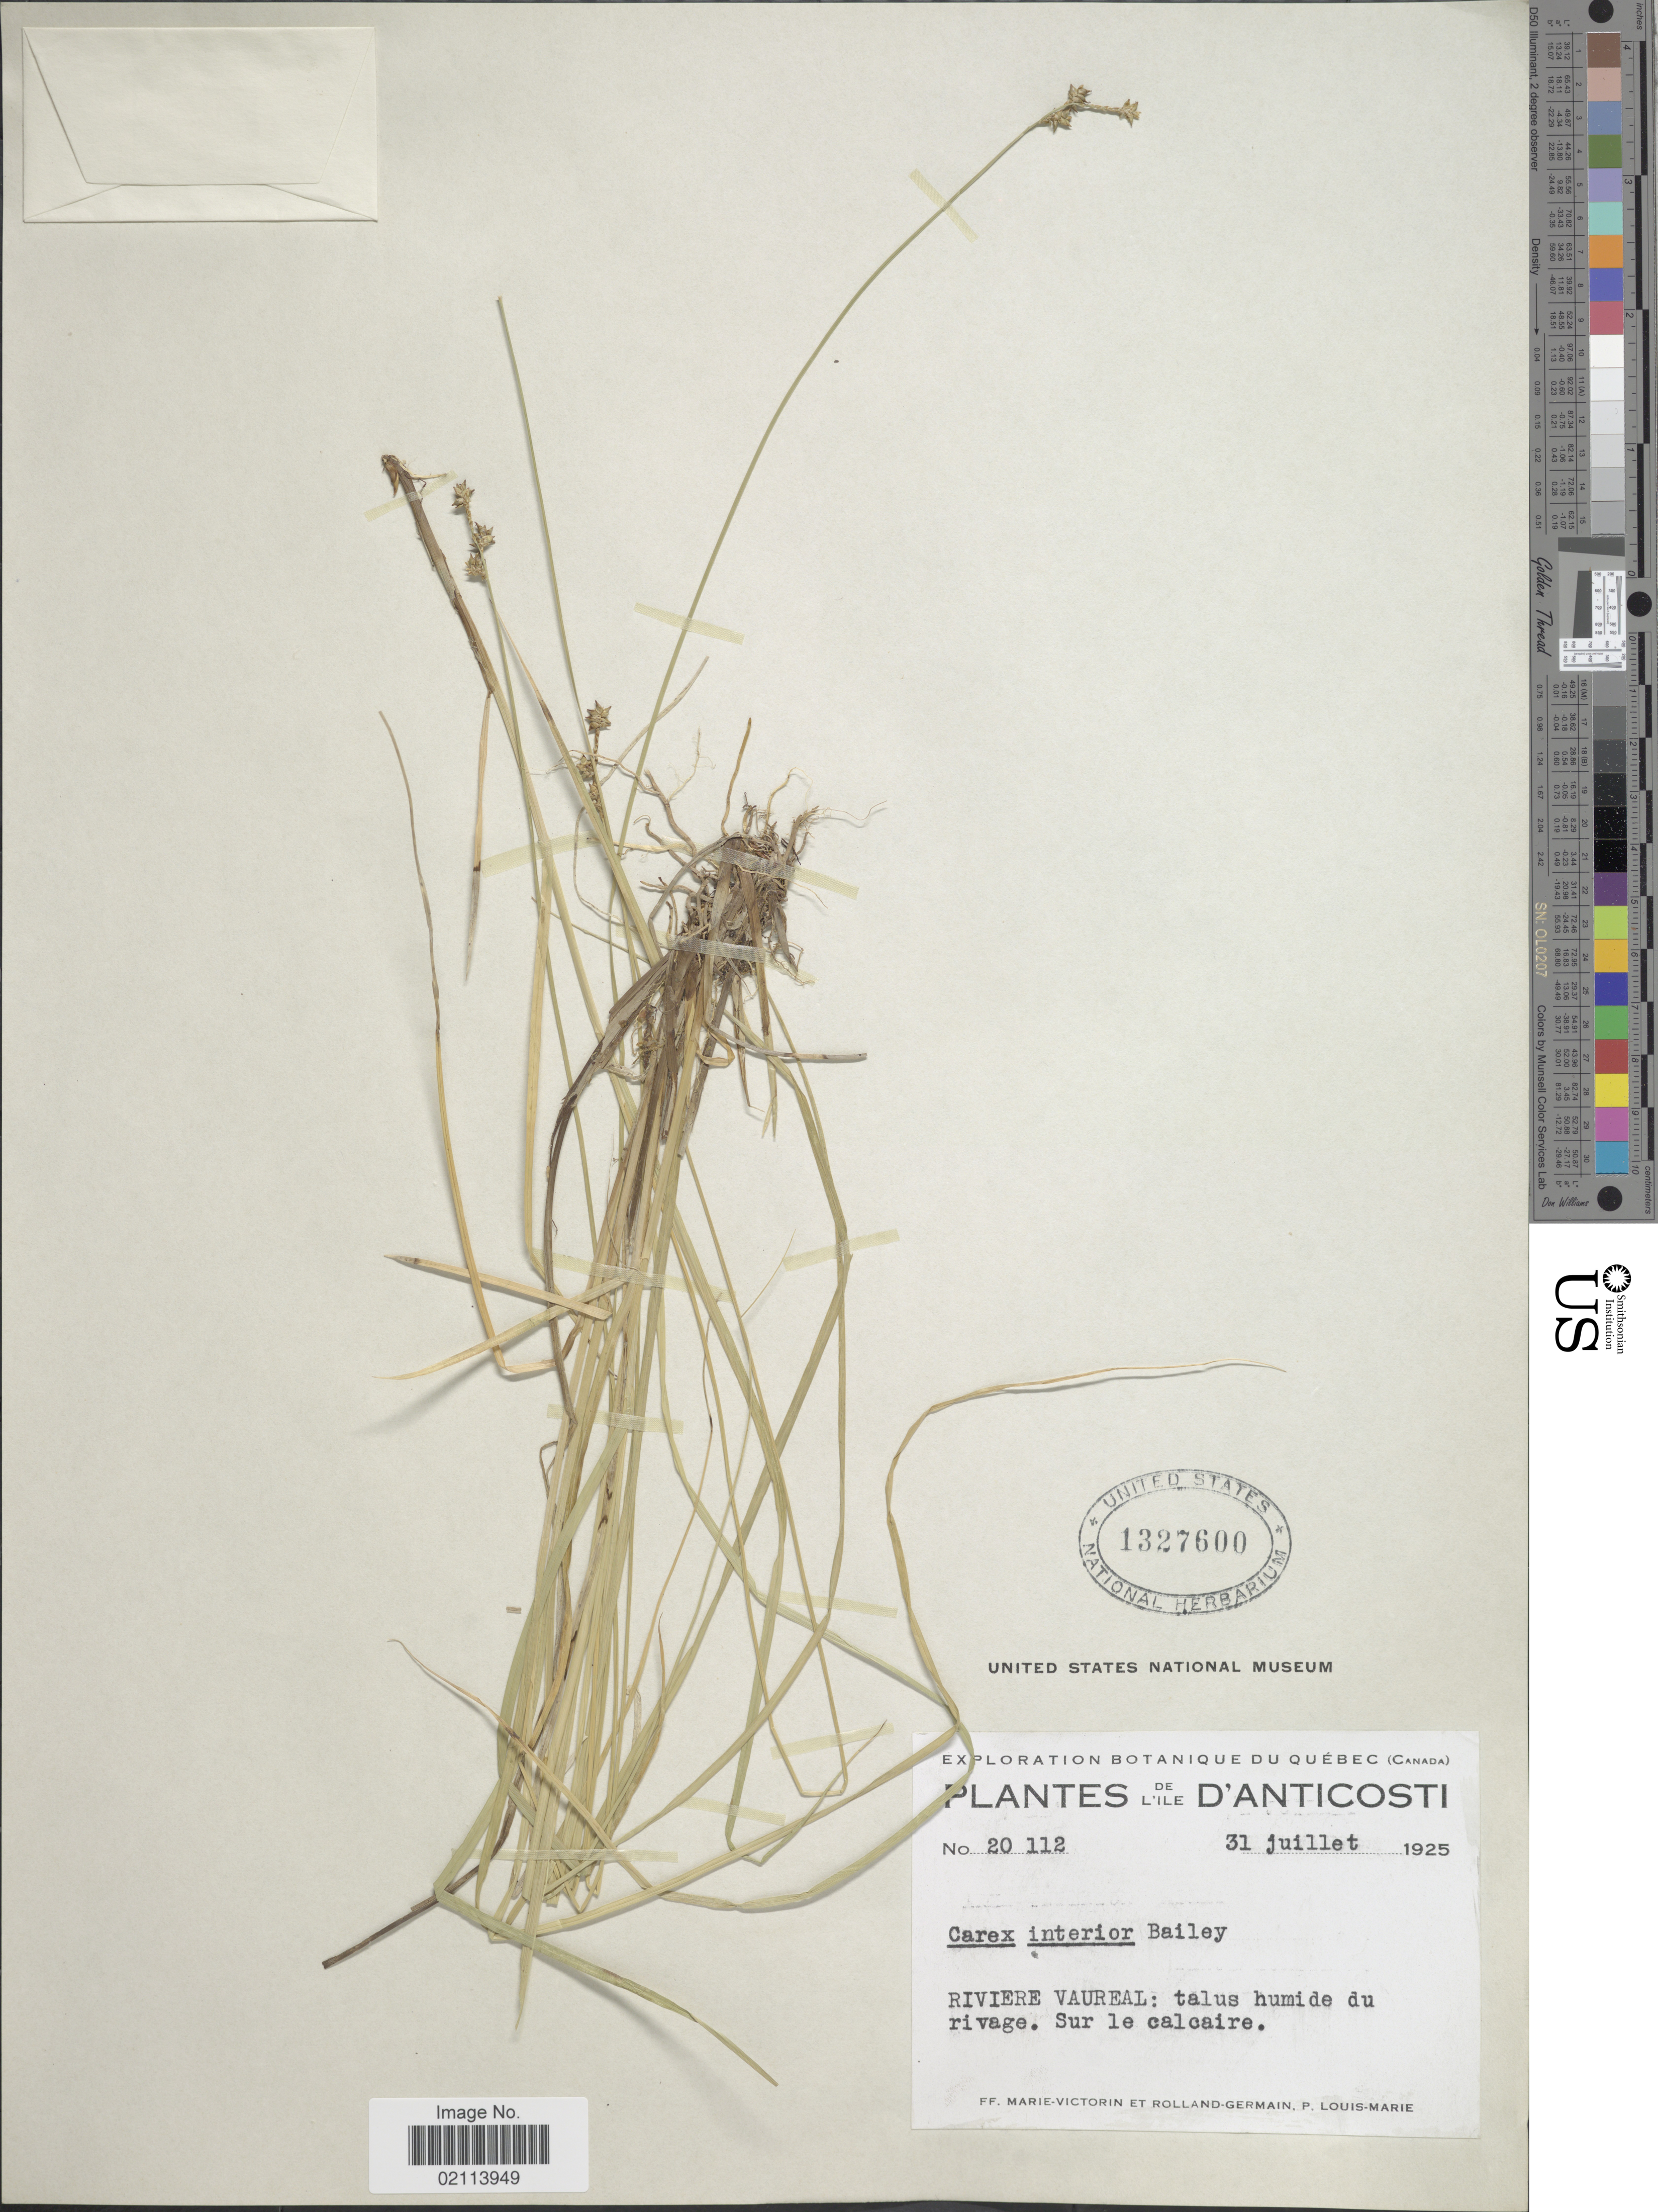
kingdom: Plantae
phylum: Tracheophyta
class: Liliopsida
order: Poales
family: Cyperaceae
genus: Carex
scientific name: Carex interior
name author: L.H. Bailey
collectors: F. Marie-Victorin, Rolland-Germain & L.-M. LaLonde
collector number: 20112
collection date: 1925-07-31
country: Canada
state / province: Quebec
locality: De L'Ile D'Anticosti, Riviere Vaureal: talus humide du rivage, sur le calcaire.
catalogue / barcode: US 1327600